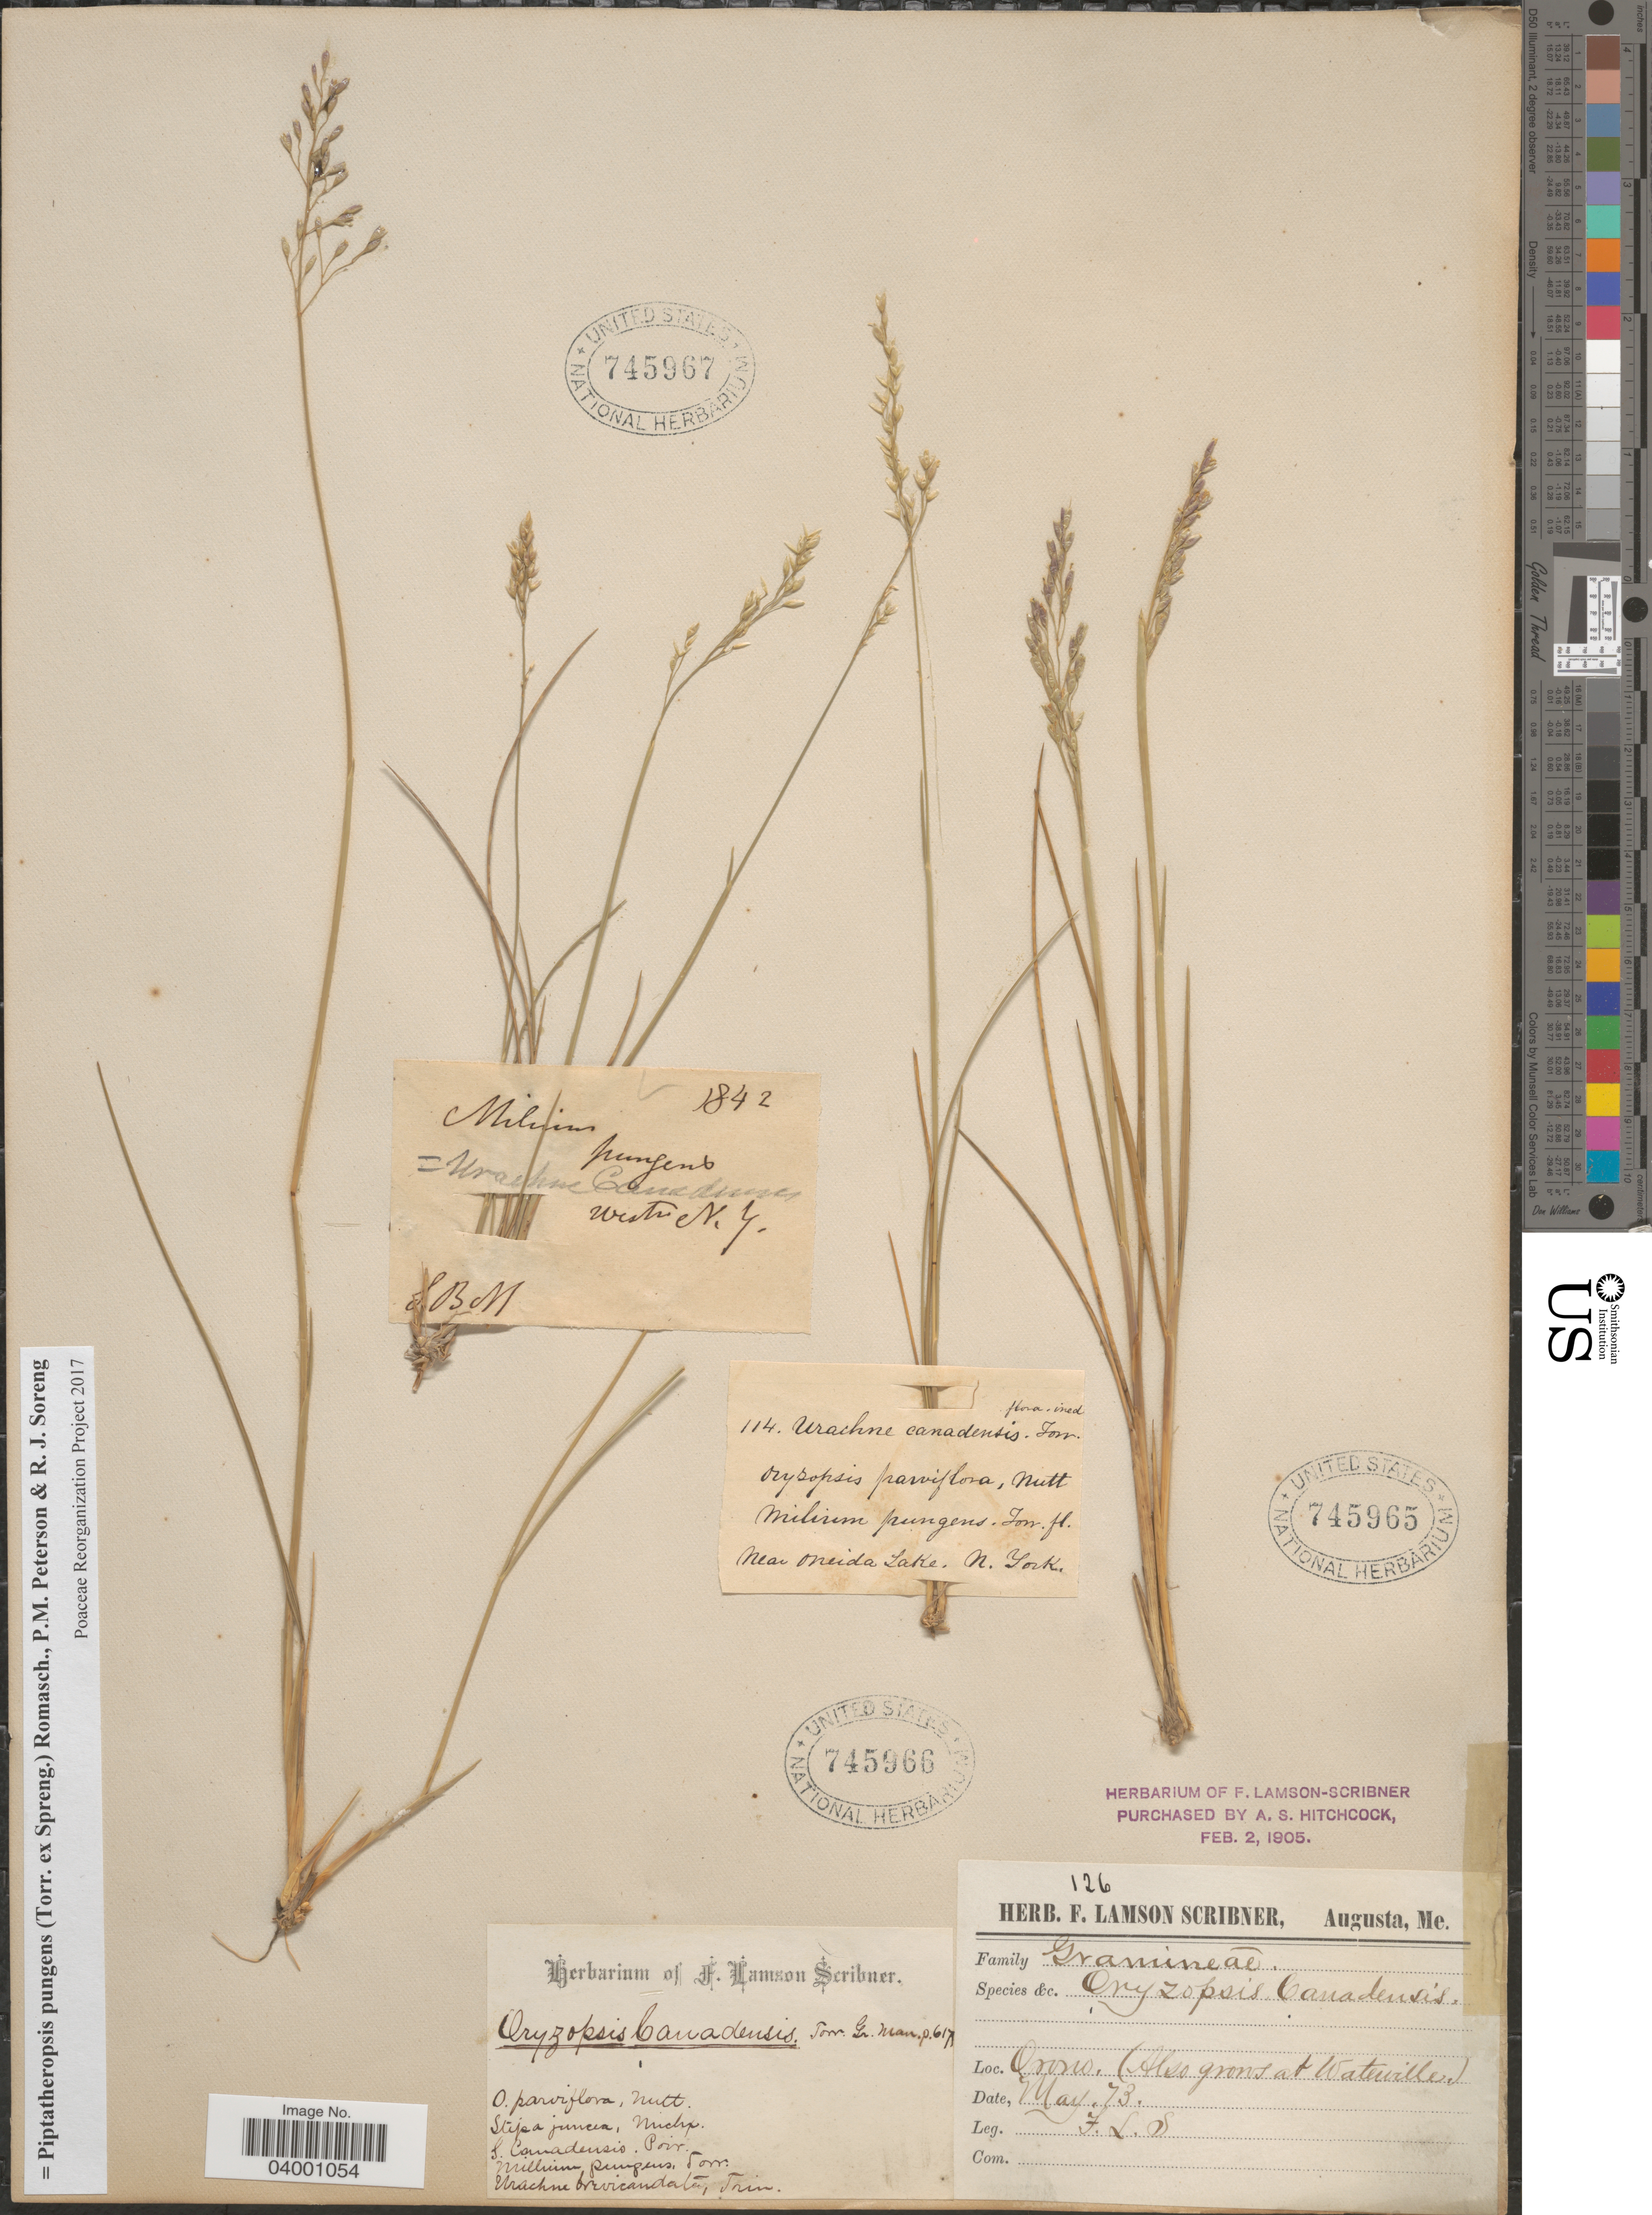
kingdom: Plantae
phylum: Tracheophyta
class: Liliopsida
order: Poales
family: Poaceae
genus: Piptatheropsis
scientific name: Piptatheropsis pungens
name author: (Torr. ex Spreng.) Romasch. et al.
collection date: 1842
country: United States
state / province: New York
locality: Western N.Y.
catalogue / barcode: US 745967-3